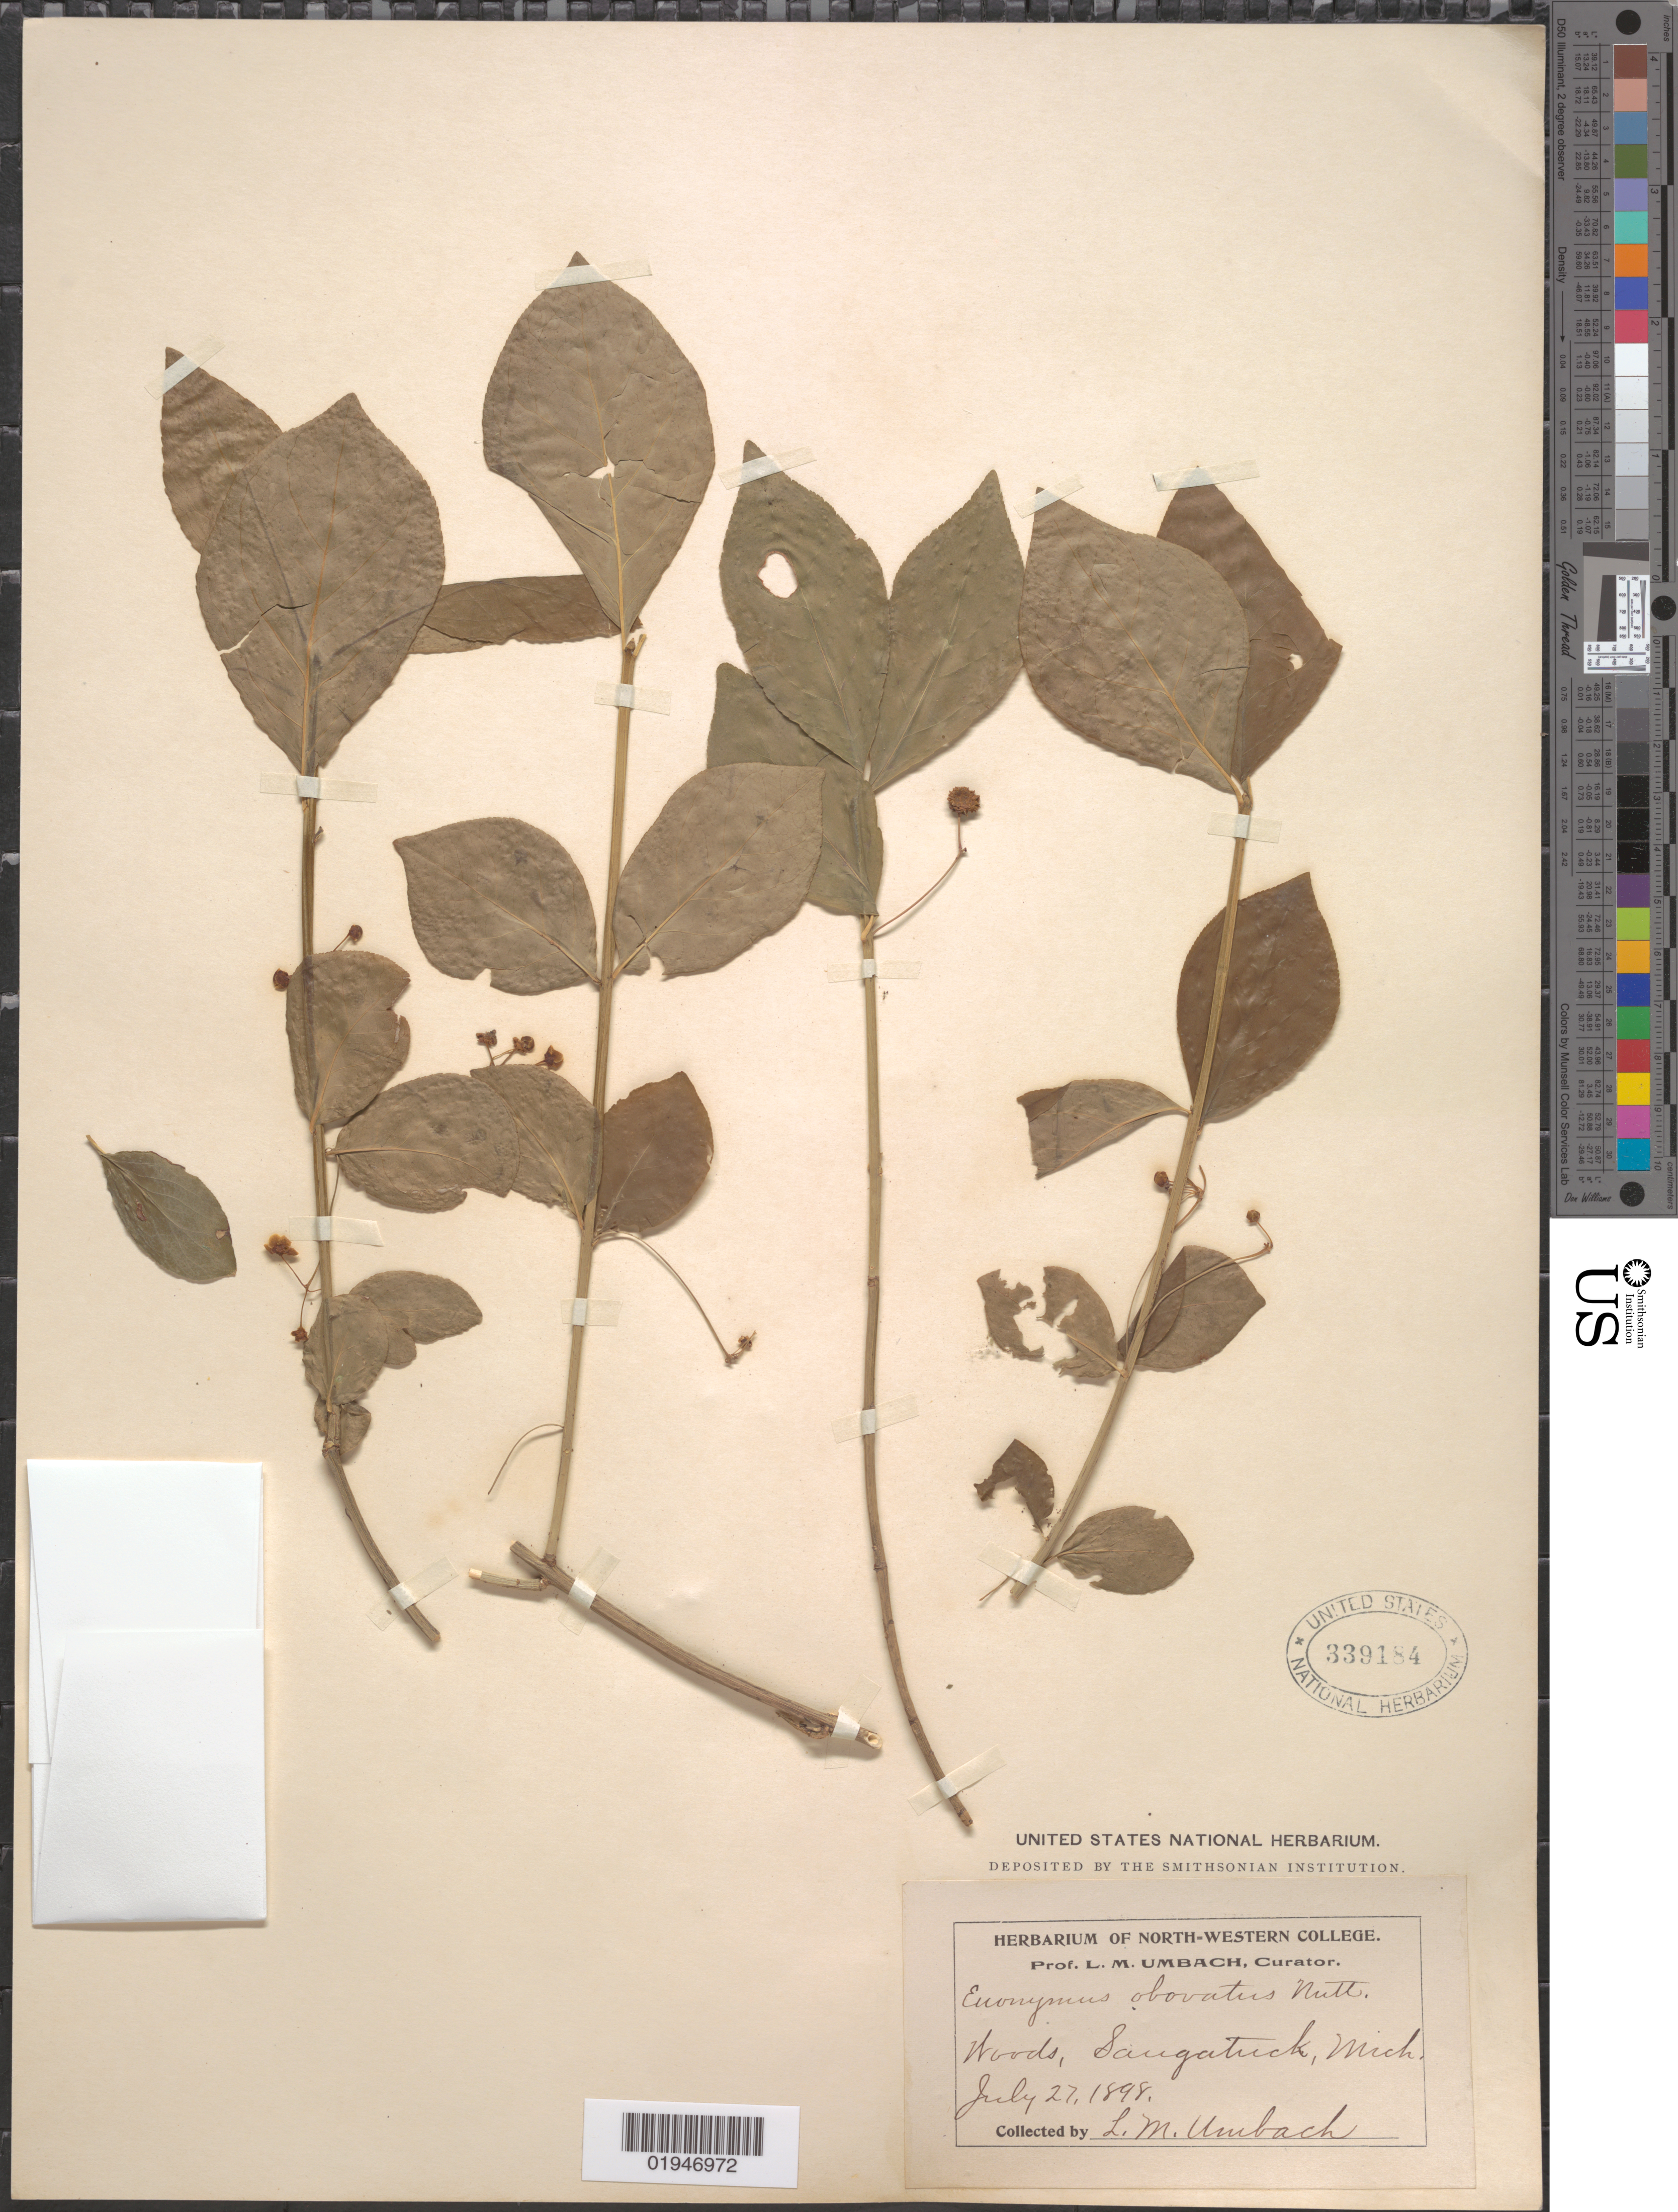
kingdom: Plantae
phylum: Tracheophyta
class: Magnoliopsida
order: Celastrales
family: Celastraceae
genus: Euonymus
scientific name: Euonymus obovatus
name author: Nutt.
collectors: L. M. Umbach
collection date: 1898-07-27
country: United States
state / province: Michigan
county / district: Allegan County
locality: Saugatuck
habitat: Woods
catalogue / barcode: US 339184